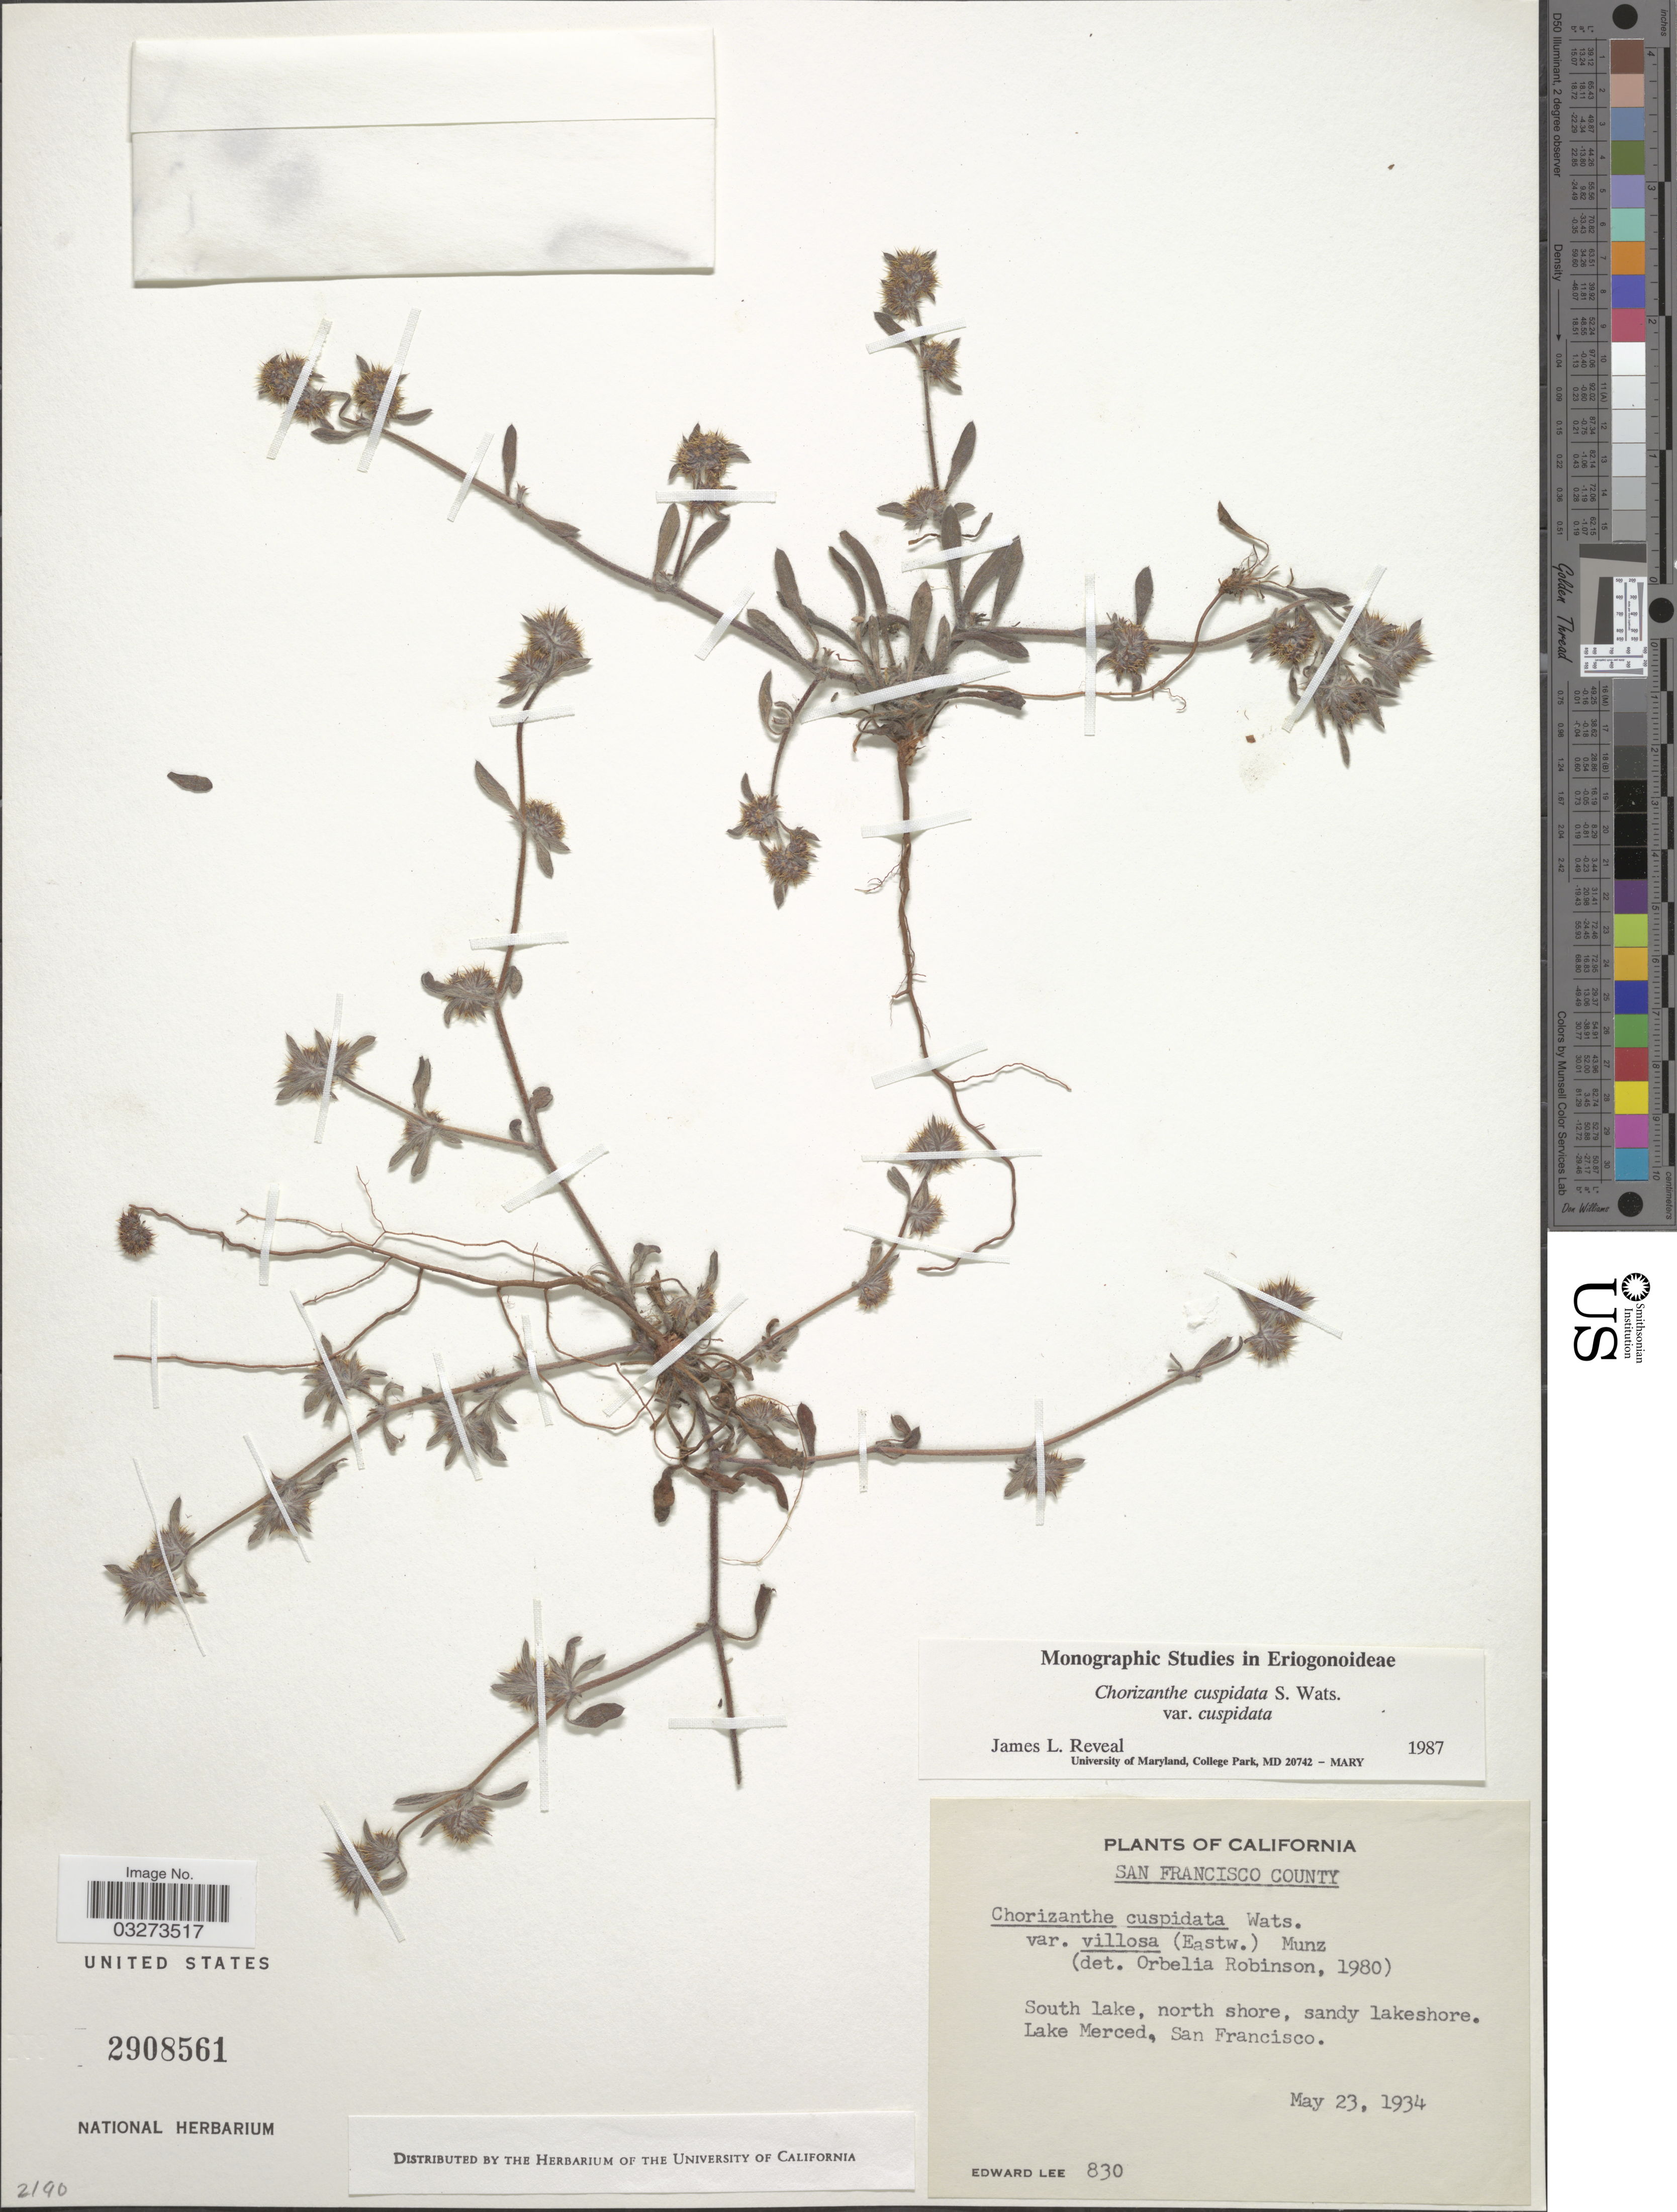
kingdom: Plantae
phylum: Tracheophyta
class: Magnoliopsida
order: Caryophyllales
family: Polygonaceae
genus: Chorizanthe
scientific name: Chorizanthe cuspidata var. cuspidata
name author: S. Watson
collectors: E. Lee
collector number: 830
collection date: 1934-05-23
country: United States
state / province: California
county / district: San Francisco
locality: San Francisco County. South lake, north shore, sandy lakeshore. Lake Merced, San Francisco.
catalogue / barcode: US 2908561